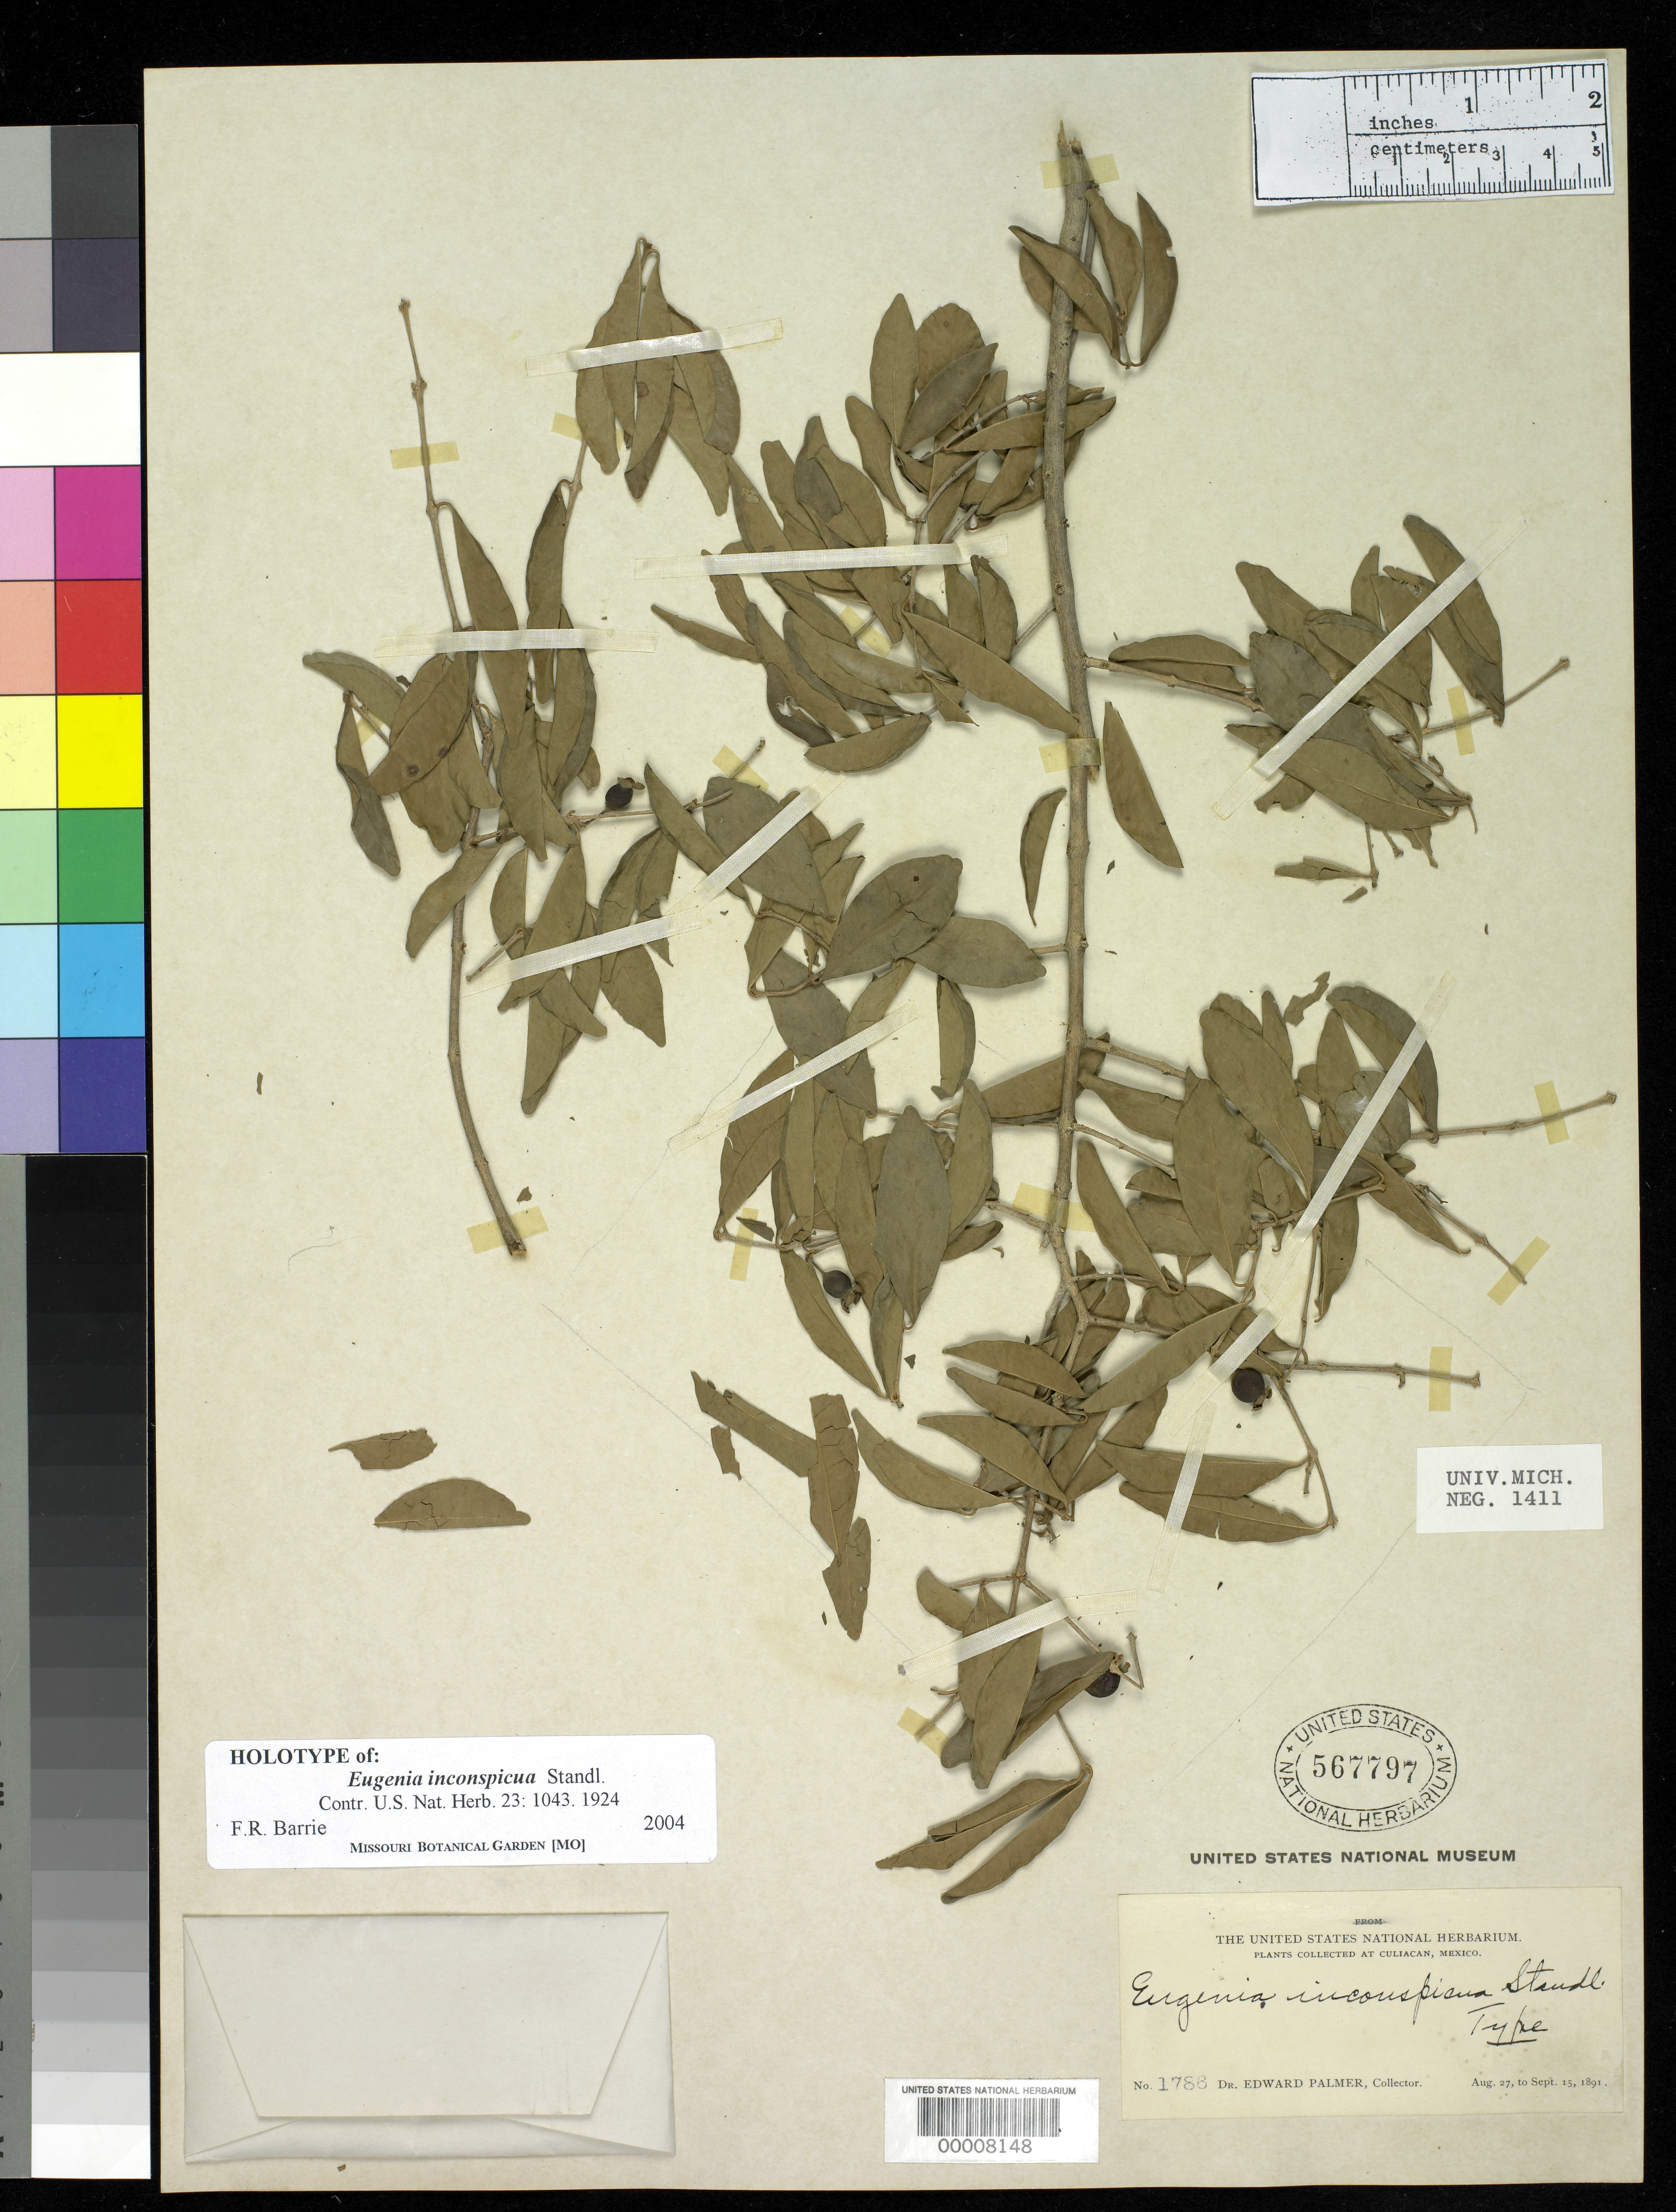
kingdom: Plantae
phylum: Tracheophyta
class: Magnoliopsida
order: Myrtales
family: Myrtaceae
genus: Eugenia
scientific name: Eugenia inconspicua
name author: Standl.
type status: Holotype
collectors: E. Palmer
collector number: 1786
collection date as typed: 27 Aug 1891 to 15 Sep 1891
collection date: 1891-08-27/1891-09-15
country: Mexico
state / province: Sinaloa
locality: Culiacan.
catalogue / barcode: US 567797